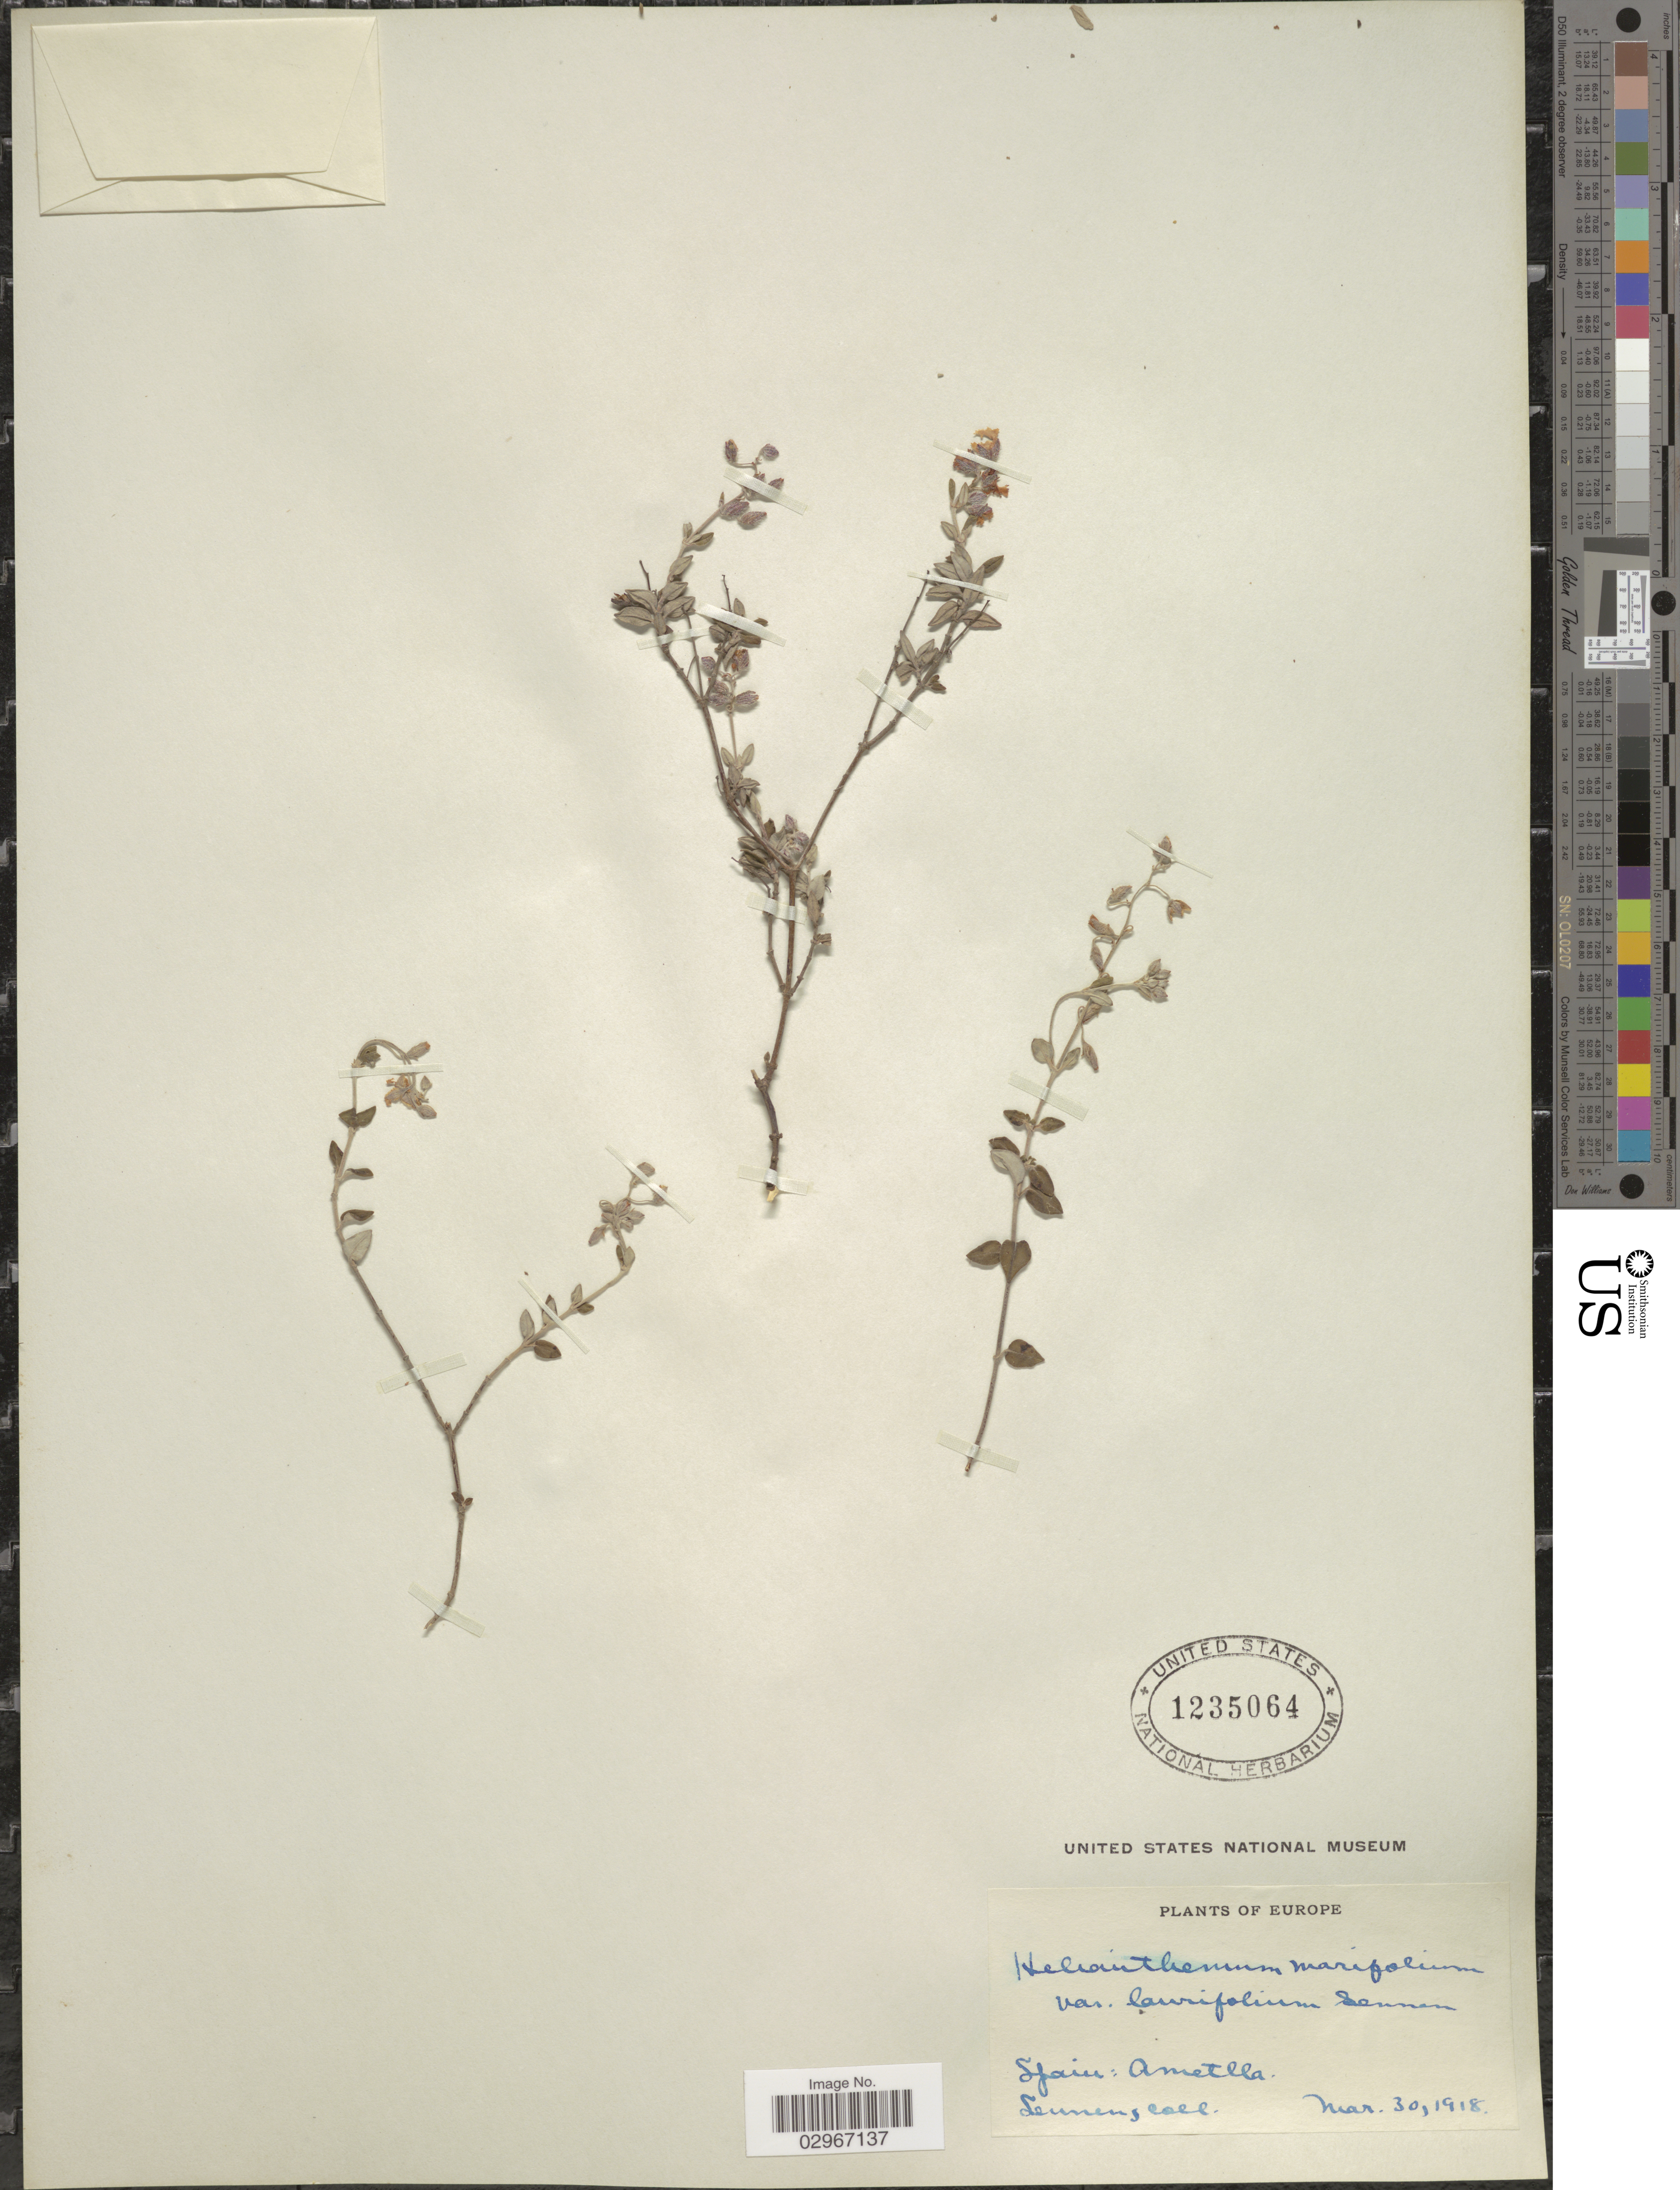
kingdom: Plantae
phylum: Tracheophyta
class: Magnoliopsida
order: Malvales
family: Cistaceae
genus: Helianthemum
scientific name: Helianthemum marifolium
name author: (L.) Mill.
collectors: Lemmens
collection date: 1918-03-30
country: Spain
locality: Ametlla.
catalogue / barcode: US 1235064